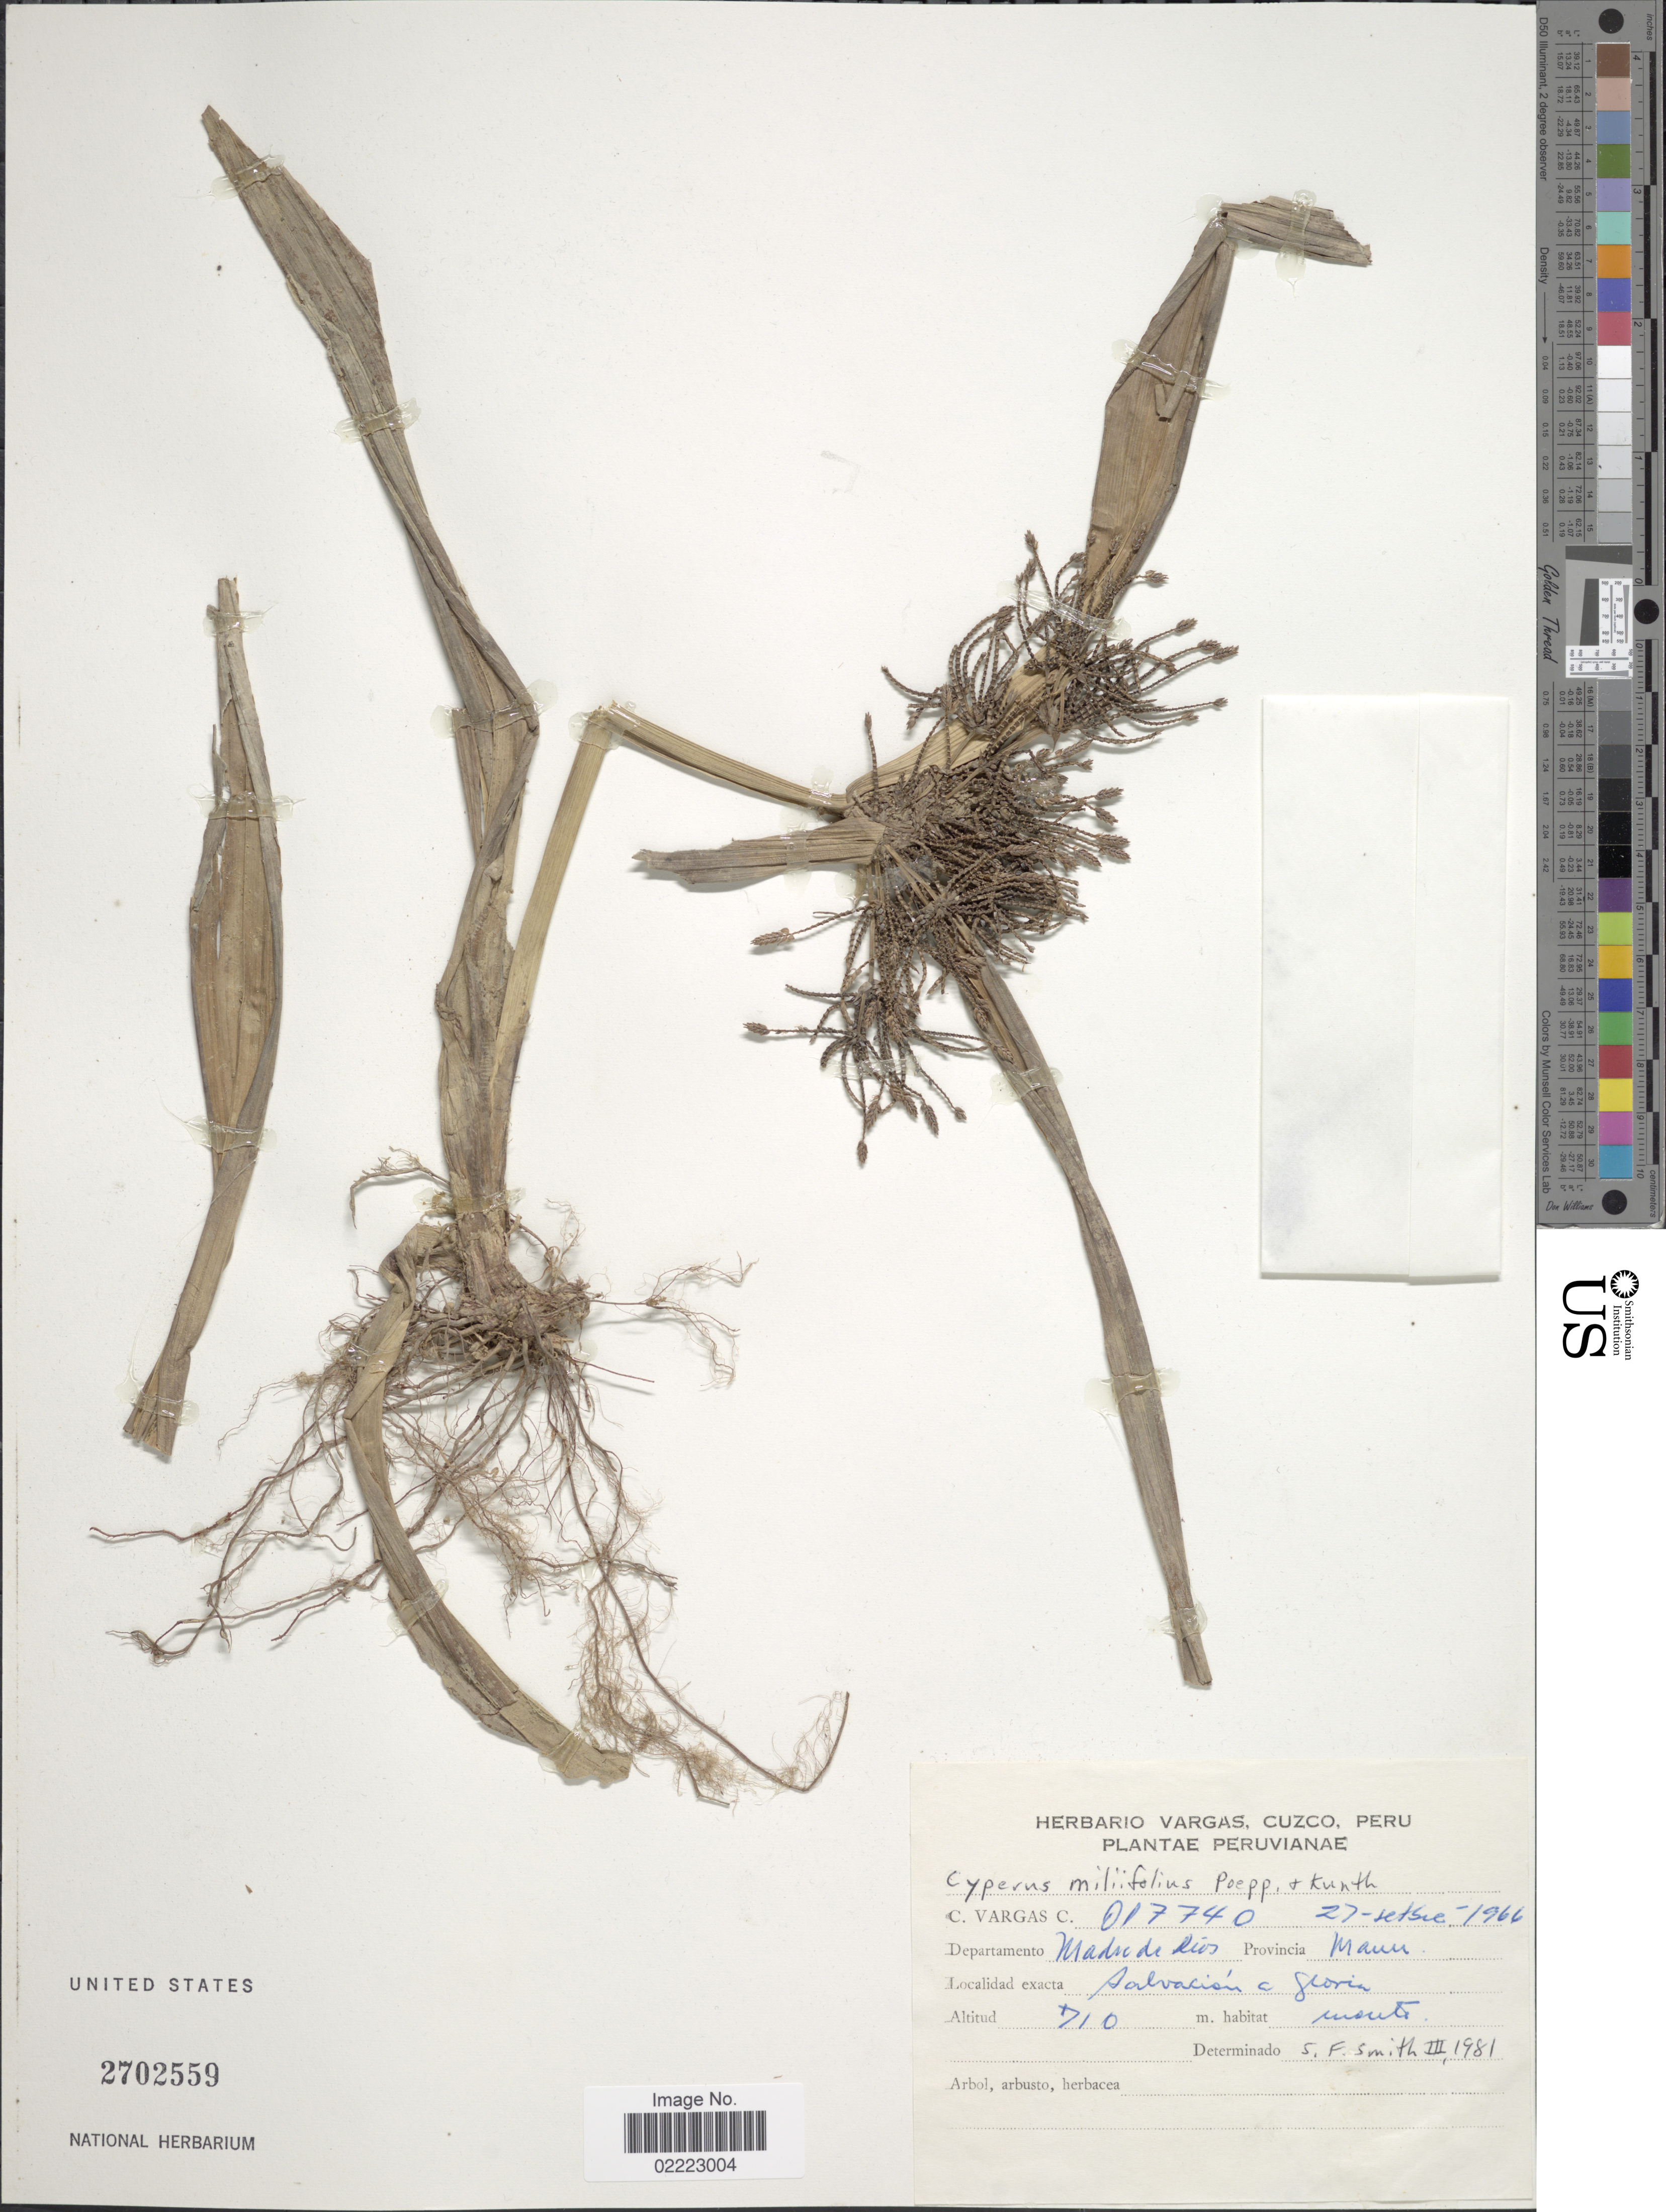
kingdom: Plantae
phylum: Tracheophyta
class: Liliopsida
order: Poales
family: Cyperaceae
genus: Cyperus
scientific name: Cyperus miliifolius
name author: Poepp. & Kunth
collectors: C. Vargas Calderón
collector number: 017740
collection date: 1966-09-27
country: Peru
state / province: Madre de Dios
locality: Provinca Manu. Salvación a gloria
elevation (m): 710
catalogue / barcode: US 2702559